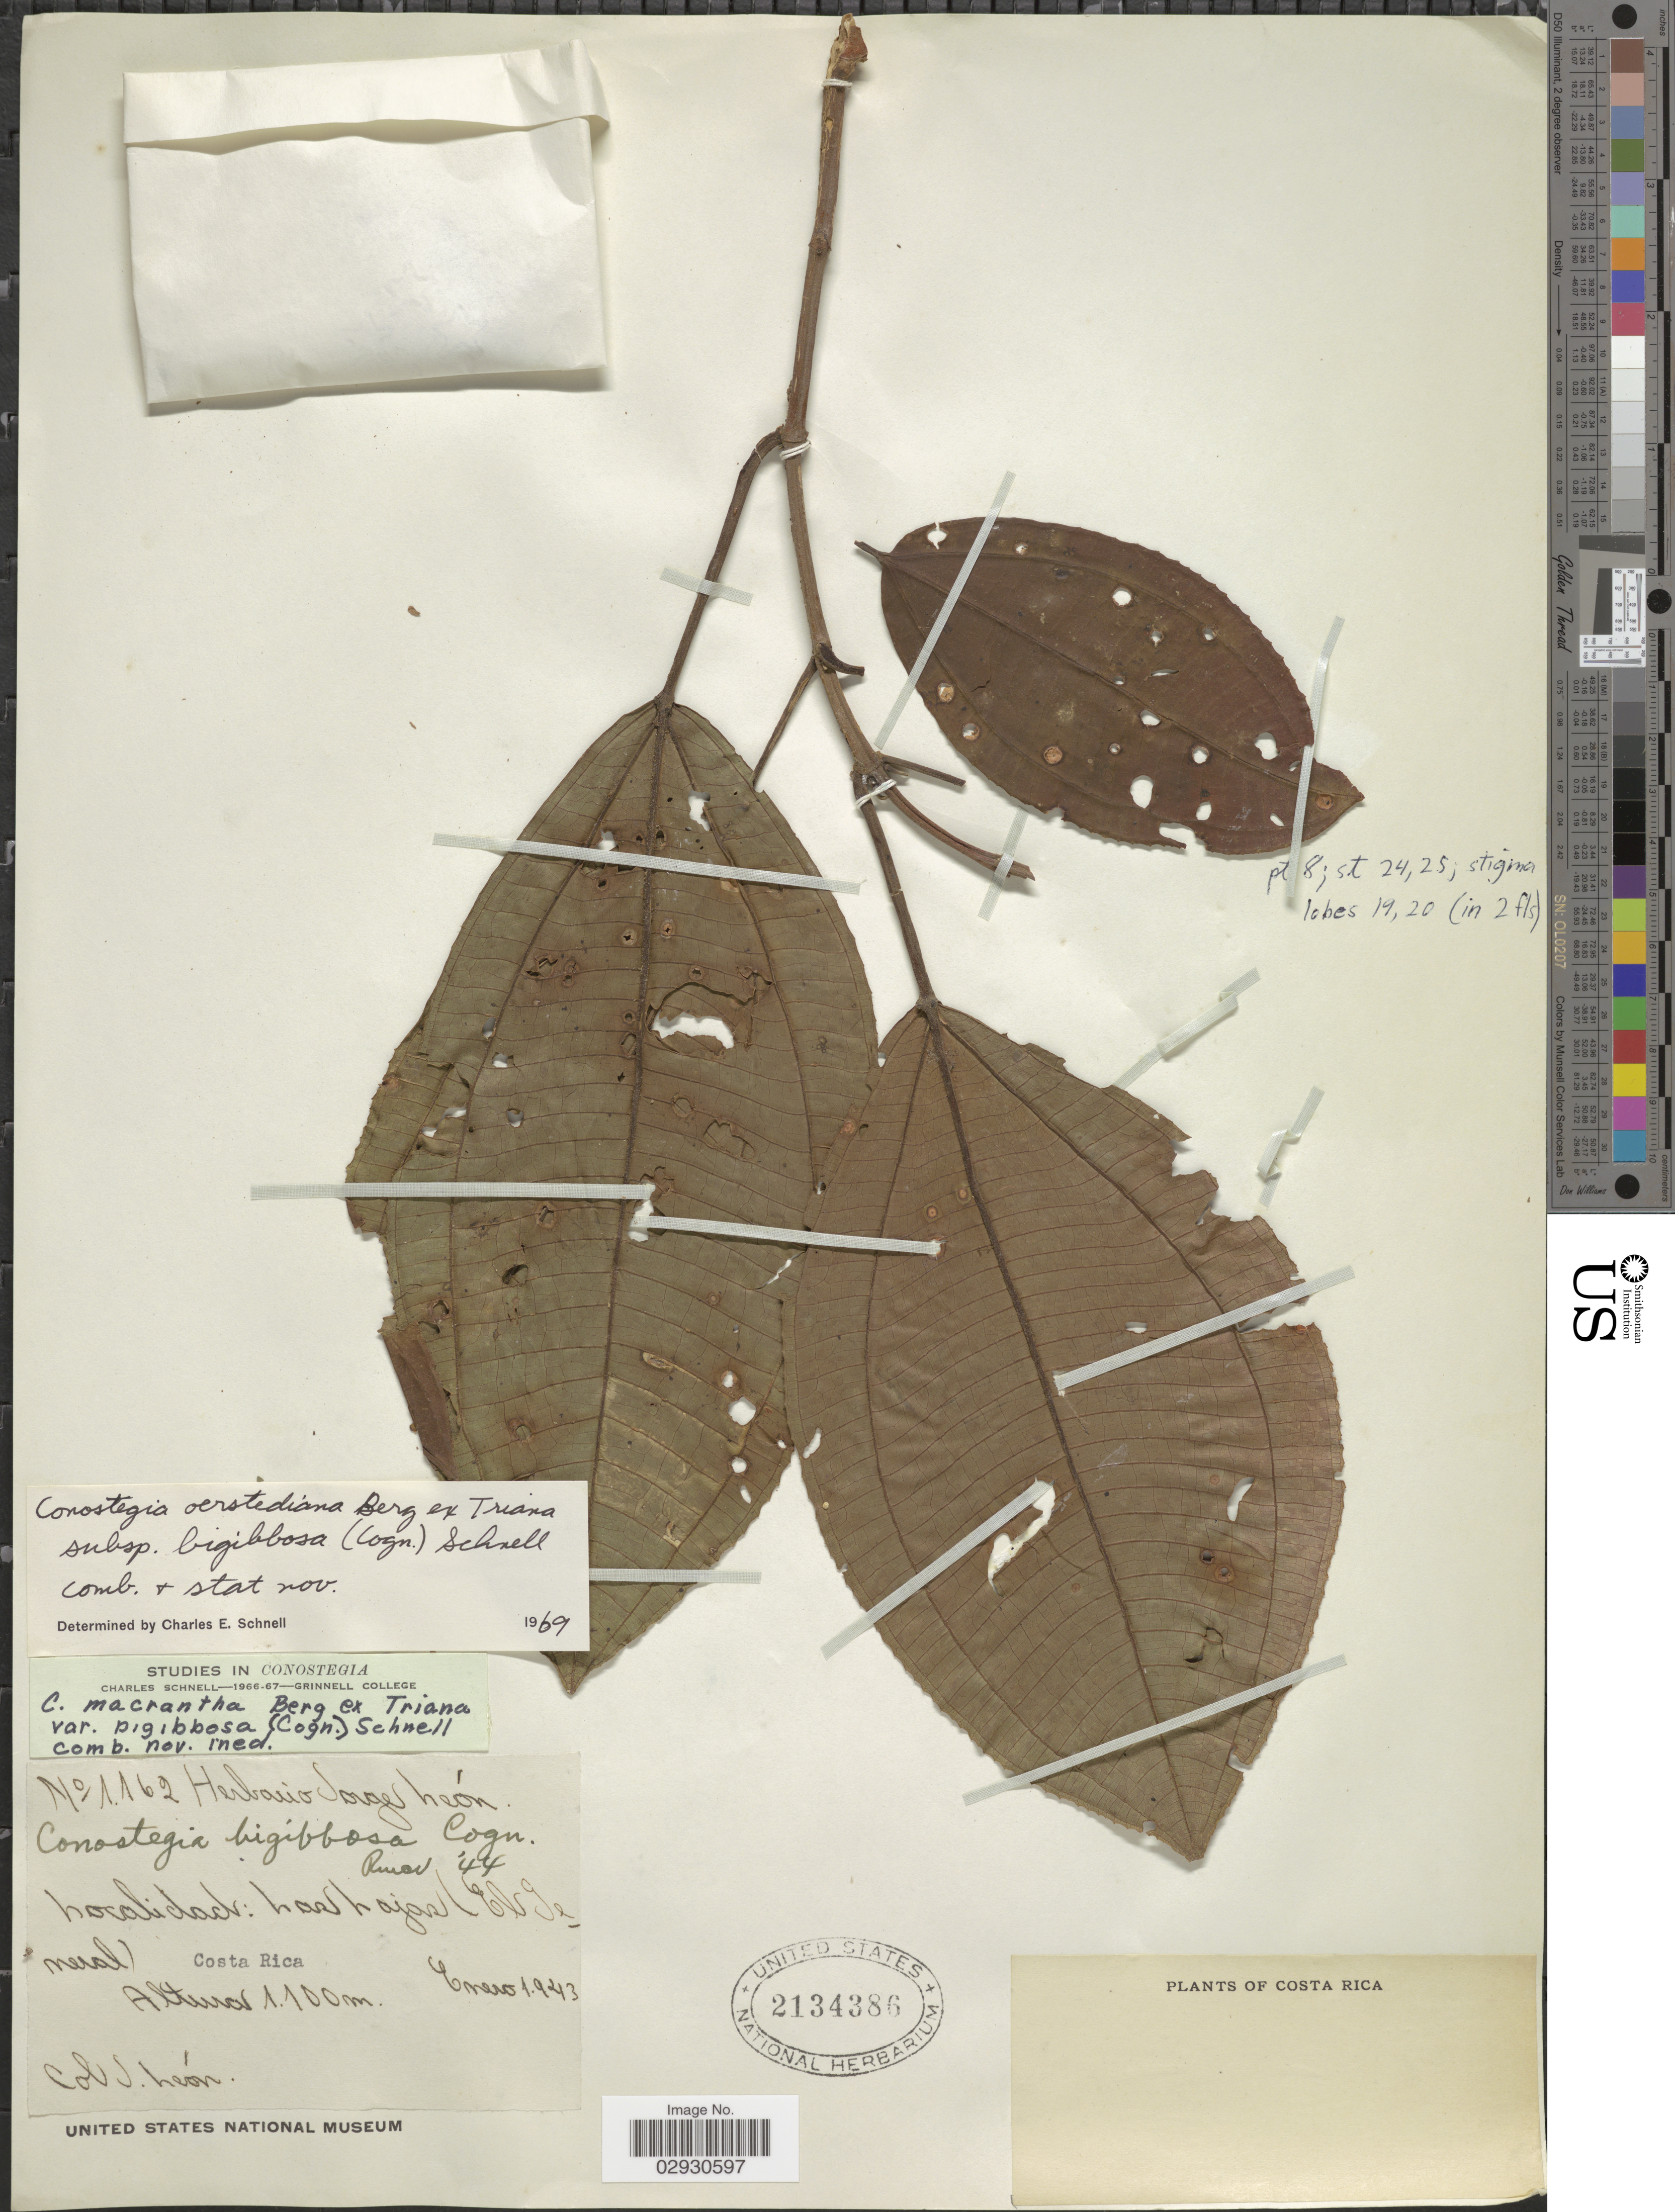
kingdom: Plantae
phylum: Tracheophyta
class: Magnoliopsida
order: Myrtales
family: Melastomataceae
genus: Conostegia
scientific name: Conostegia bigibbosa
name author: Cogn.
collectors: J. León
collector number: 1162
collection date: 1943-01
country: Costa Rica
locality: Las Lajas (El Jemeral).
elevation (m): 1100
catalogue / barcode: US 2134386